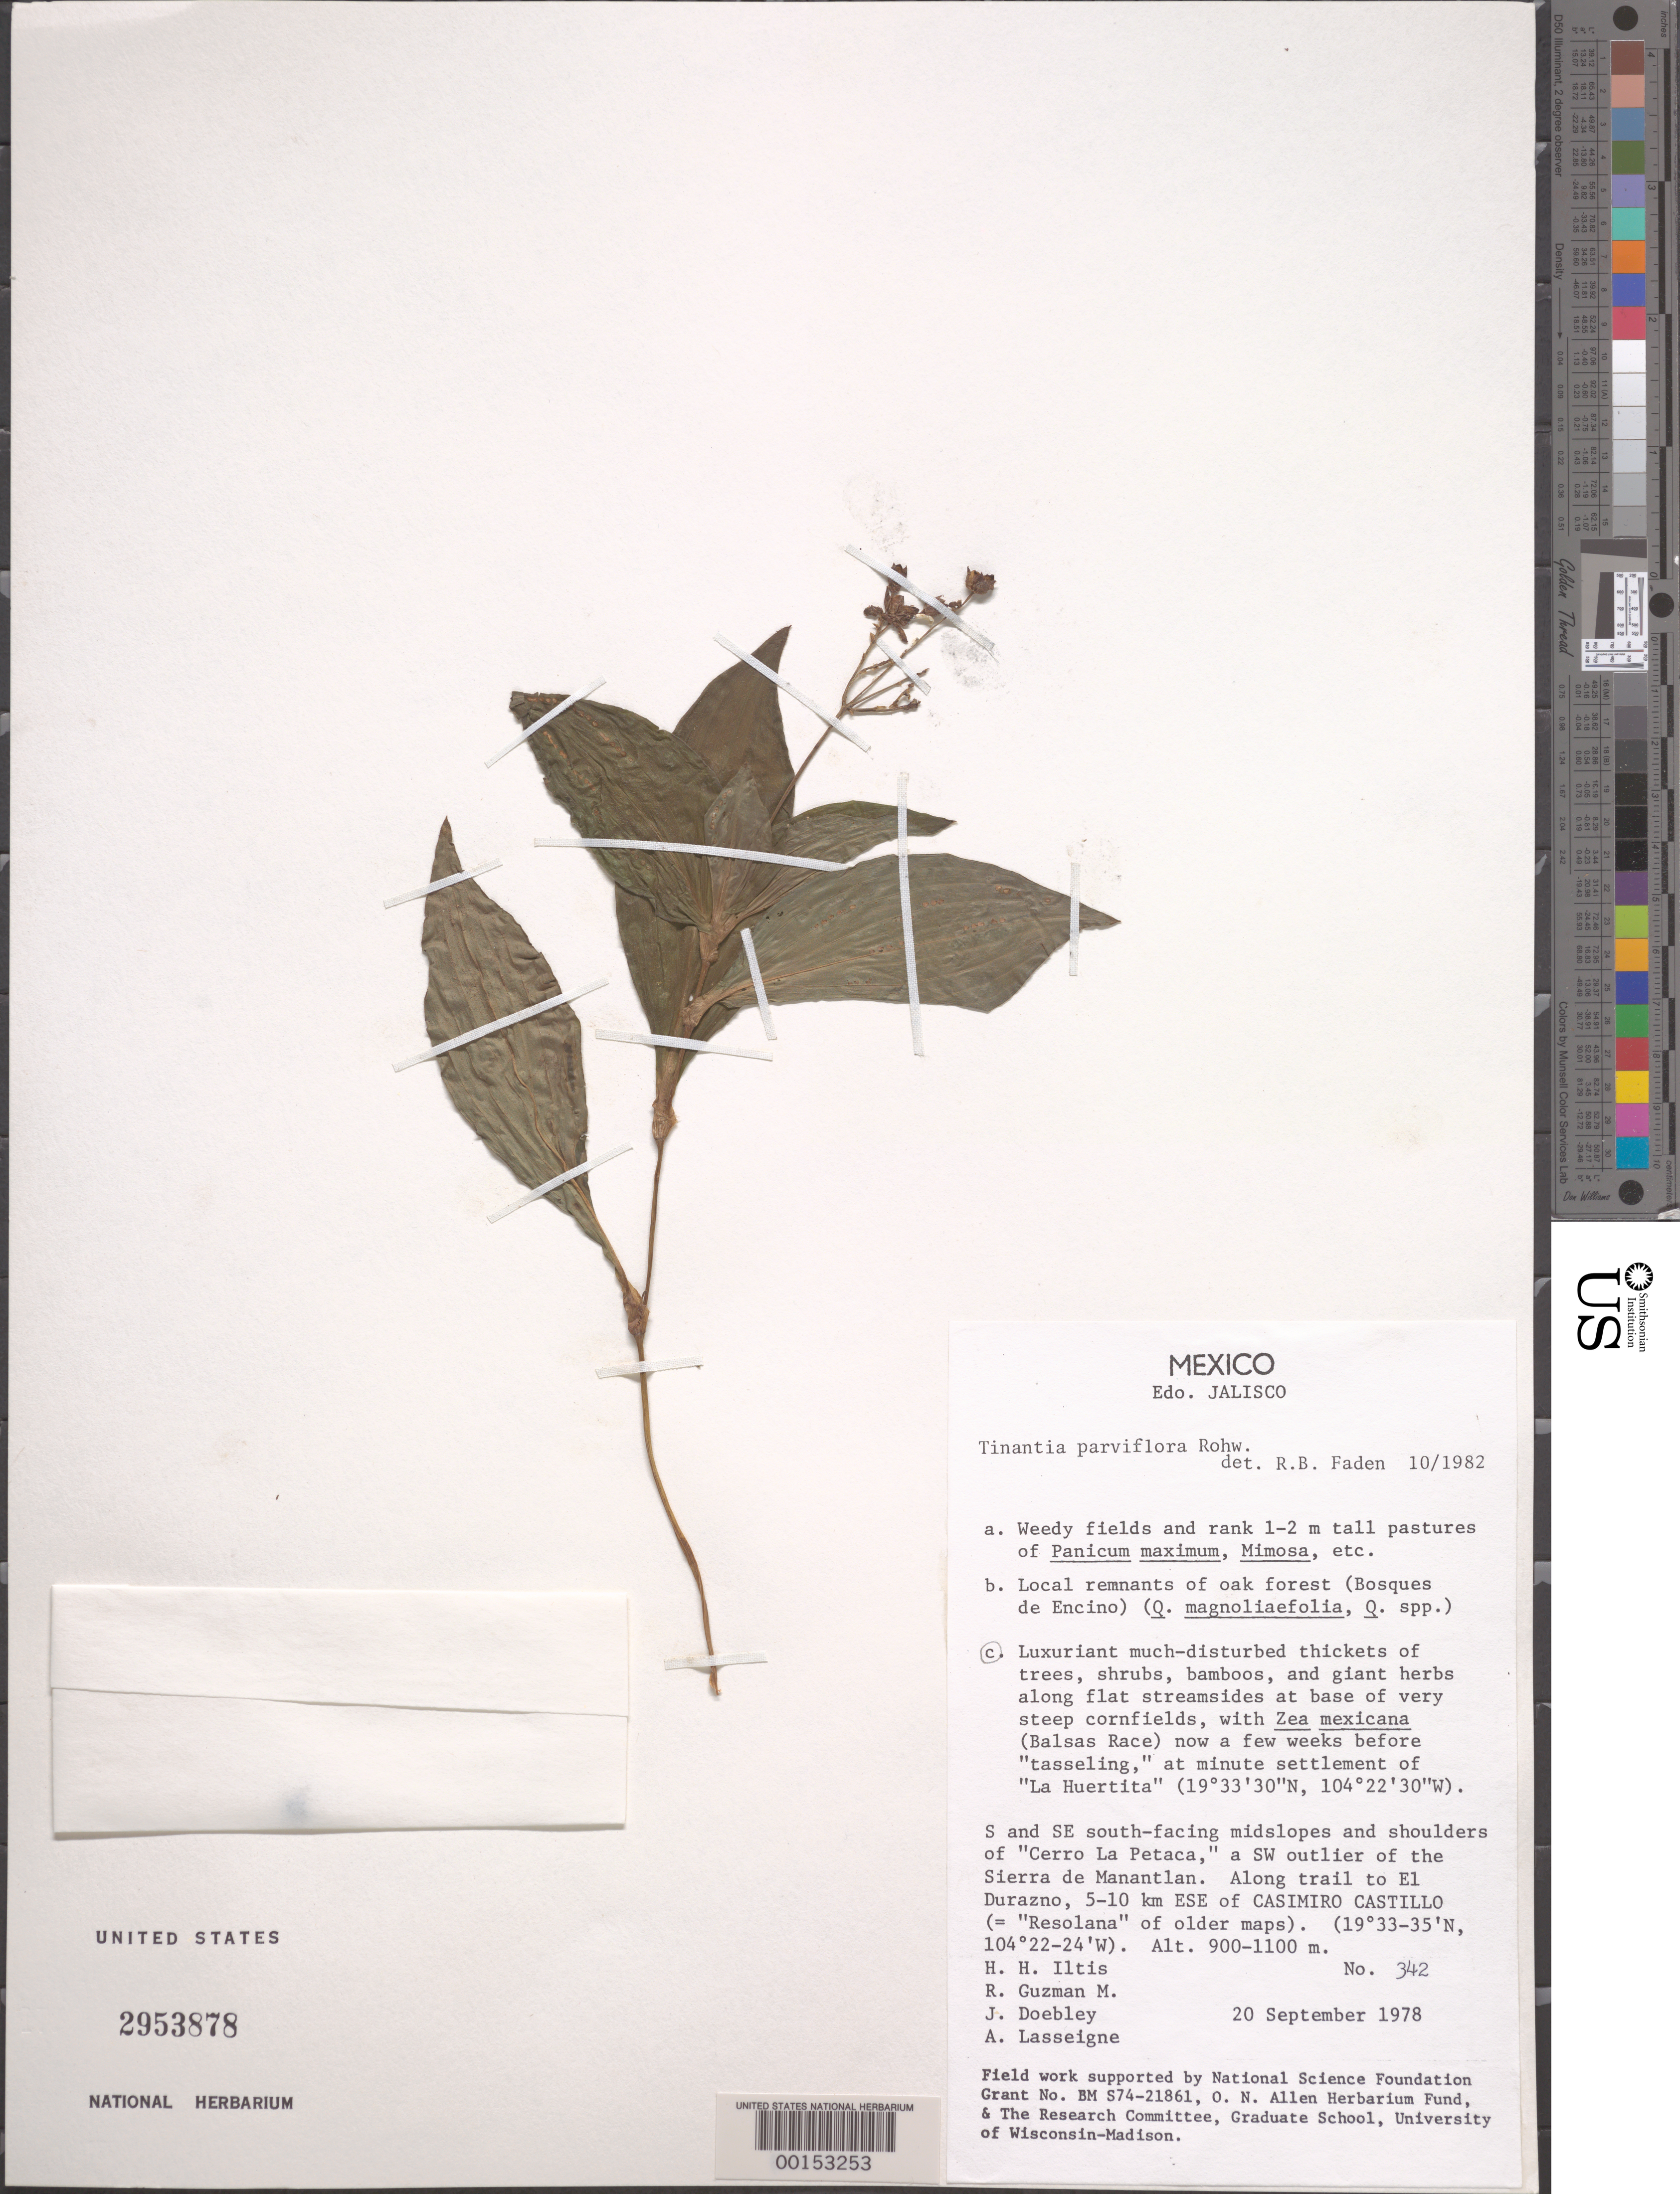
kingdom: Plantae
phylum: Tracheophyta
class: Liliopsida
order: Commelinales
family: Commelinaceae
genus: Tinantia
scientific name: Tinantia parviflora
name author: Rohweder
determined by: Faden, Robert B., (US), Smithsonian Institution - National Museum of Natural History (UNITED STATES)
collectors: H. H. Iltis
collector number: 342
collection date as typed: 20 Sep 1978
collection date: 1978-09-20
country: Mexico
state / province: Jalisco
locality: Cerro La Petaca, Sierra de Manantlan; trail to Durazno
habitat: Disturbed thikets, streambank at base of steep cornfields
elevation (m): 900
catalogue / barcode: US 2953878